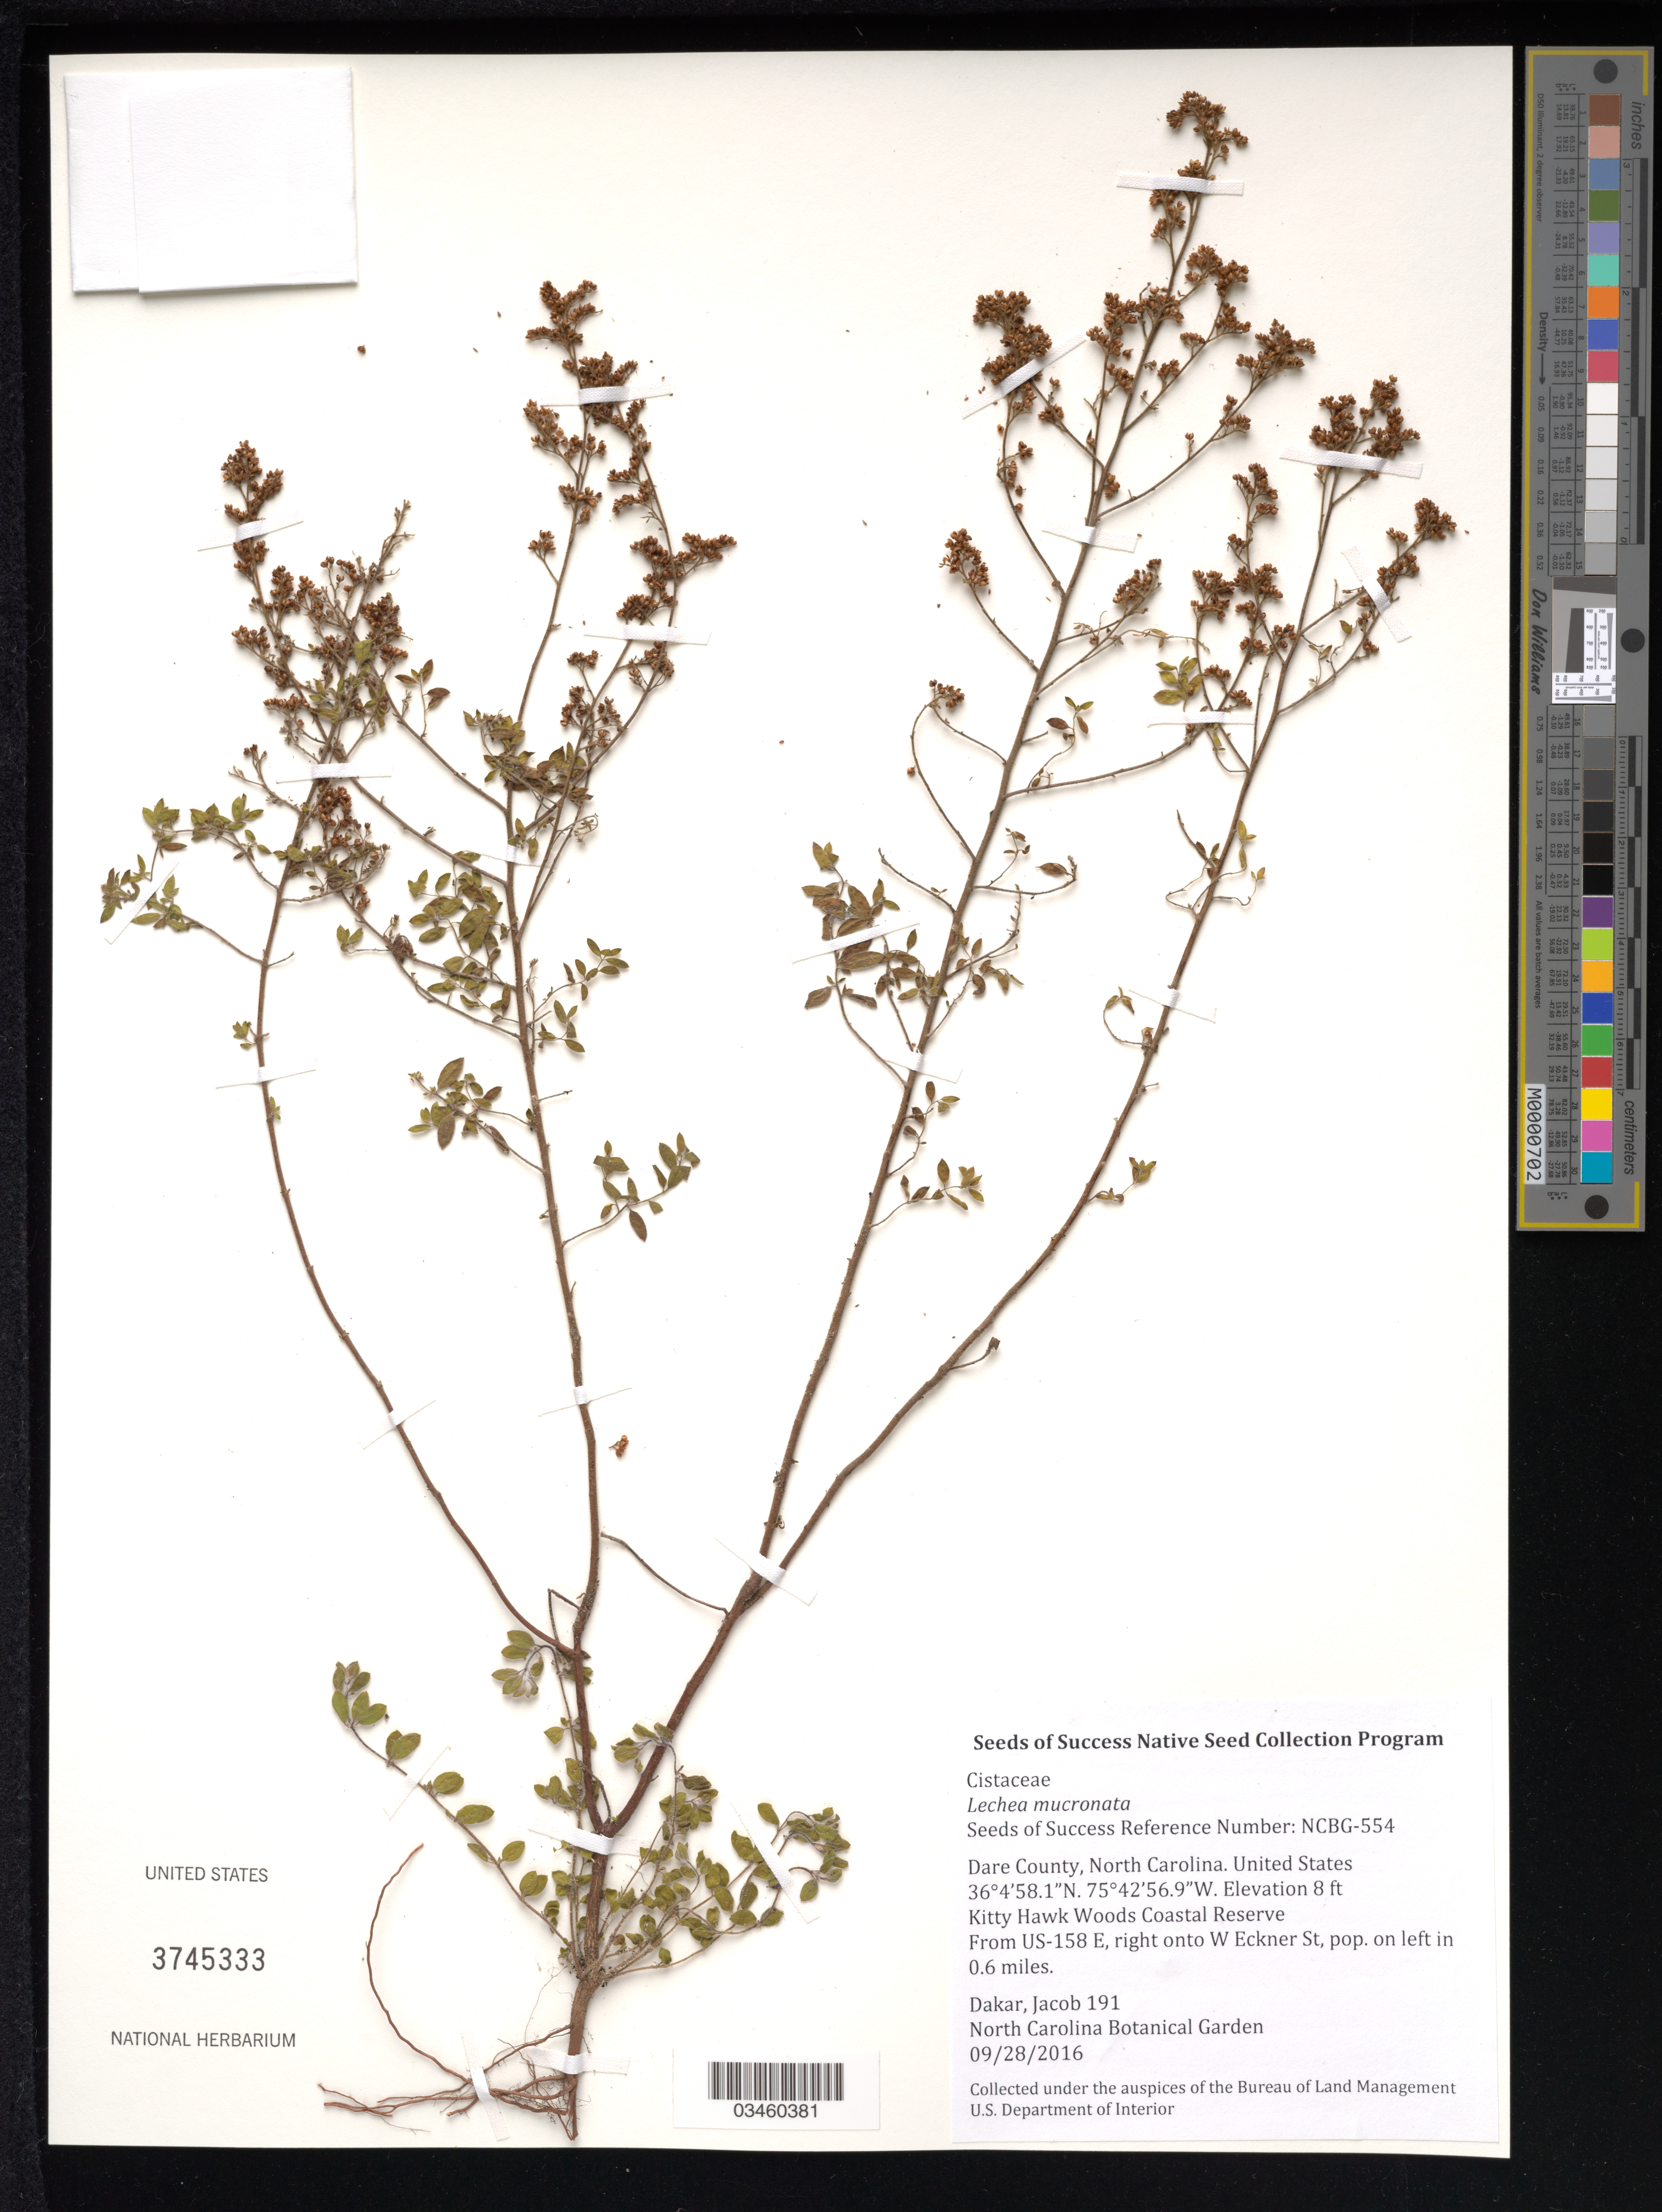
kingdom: Plantae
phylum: Tracheophyta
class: Magnoliopsida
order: Malvales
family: Cistaceae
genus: Lechea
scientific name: Lechea mucronata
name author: Raf.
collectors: J. Dakar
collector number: NCBG-554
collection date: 2016-09-28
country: United States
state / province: North Carolina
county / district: Dare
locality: Kitty Hawk Woods Coastal Reserve, Powerline Corridor, W Eckner St.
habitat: Grassland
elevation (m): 2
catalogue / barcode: US 3745333